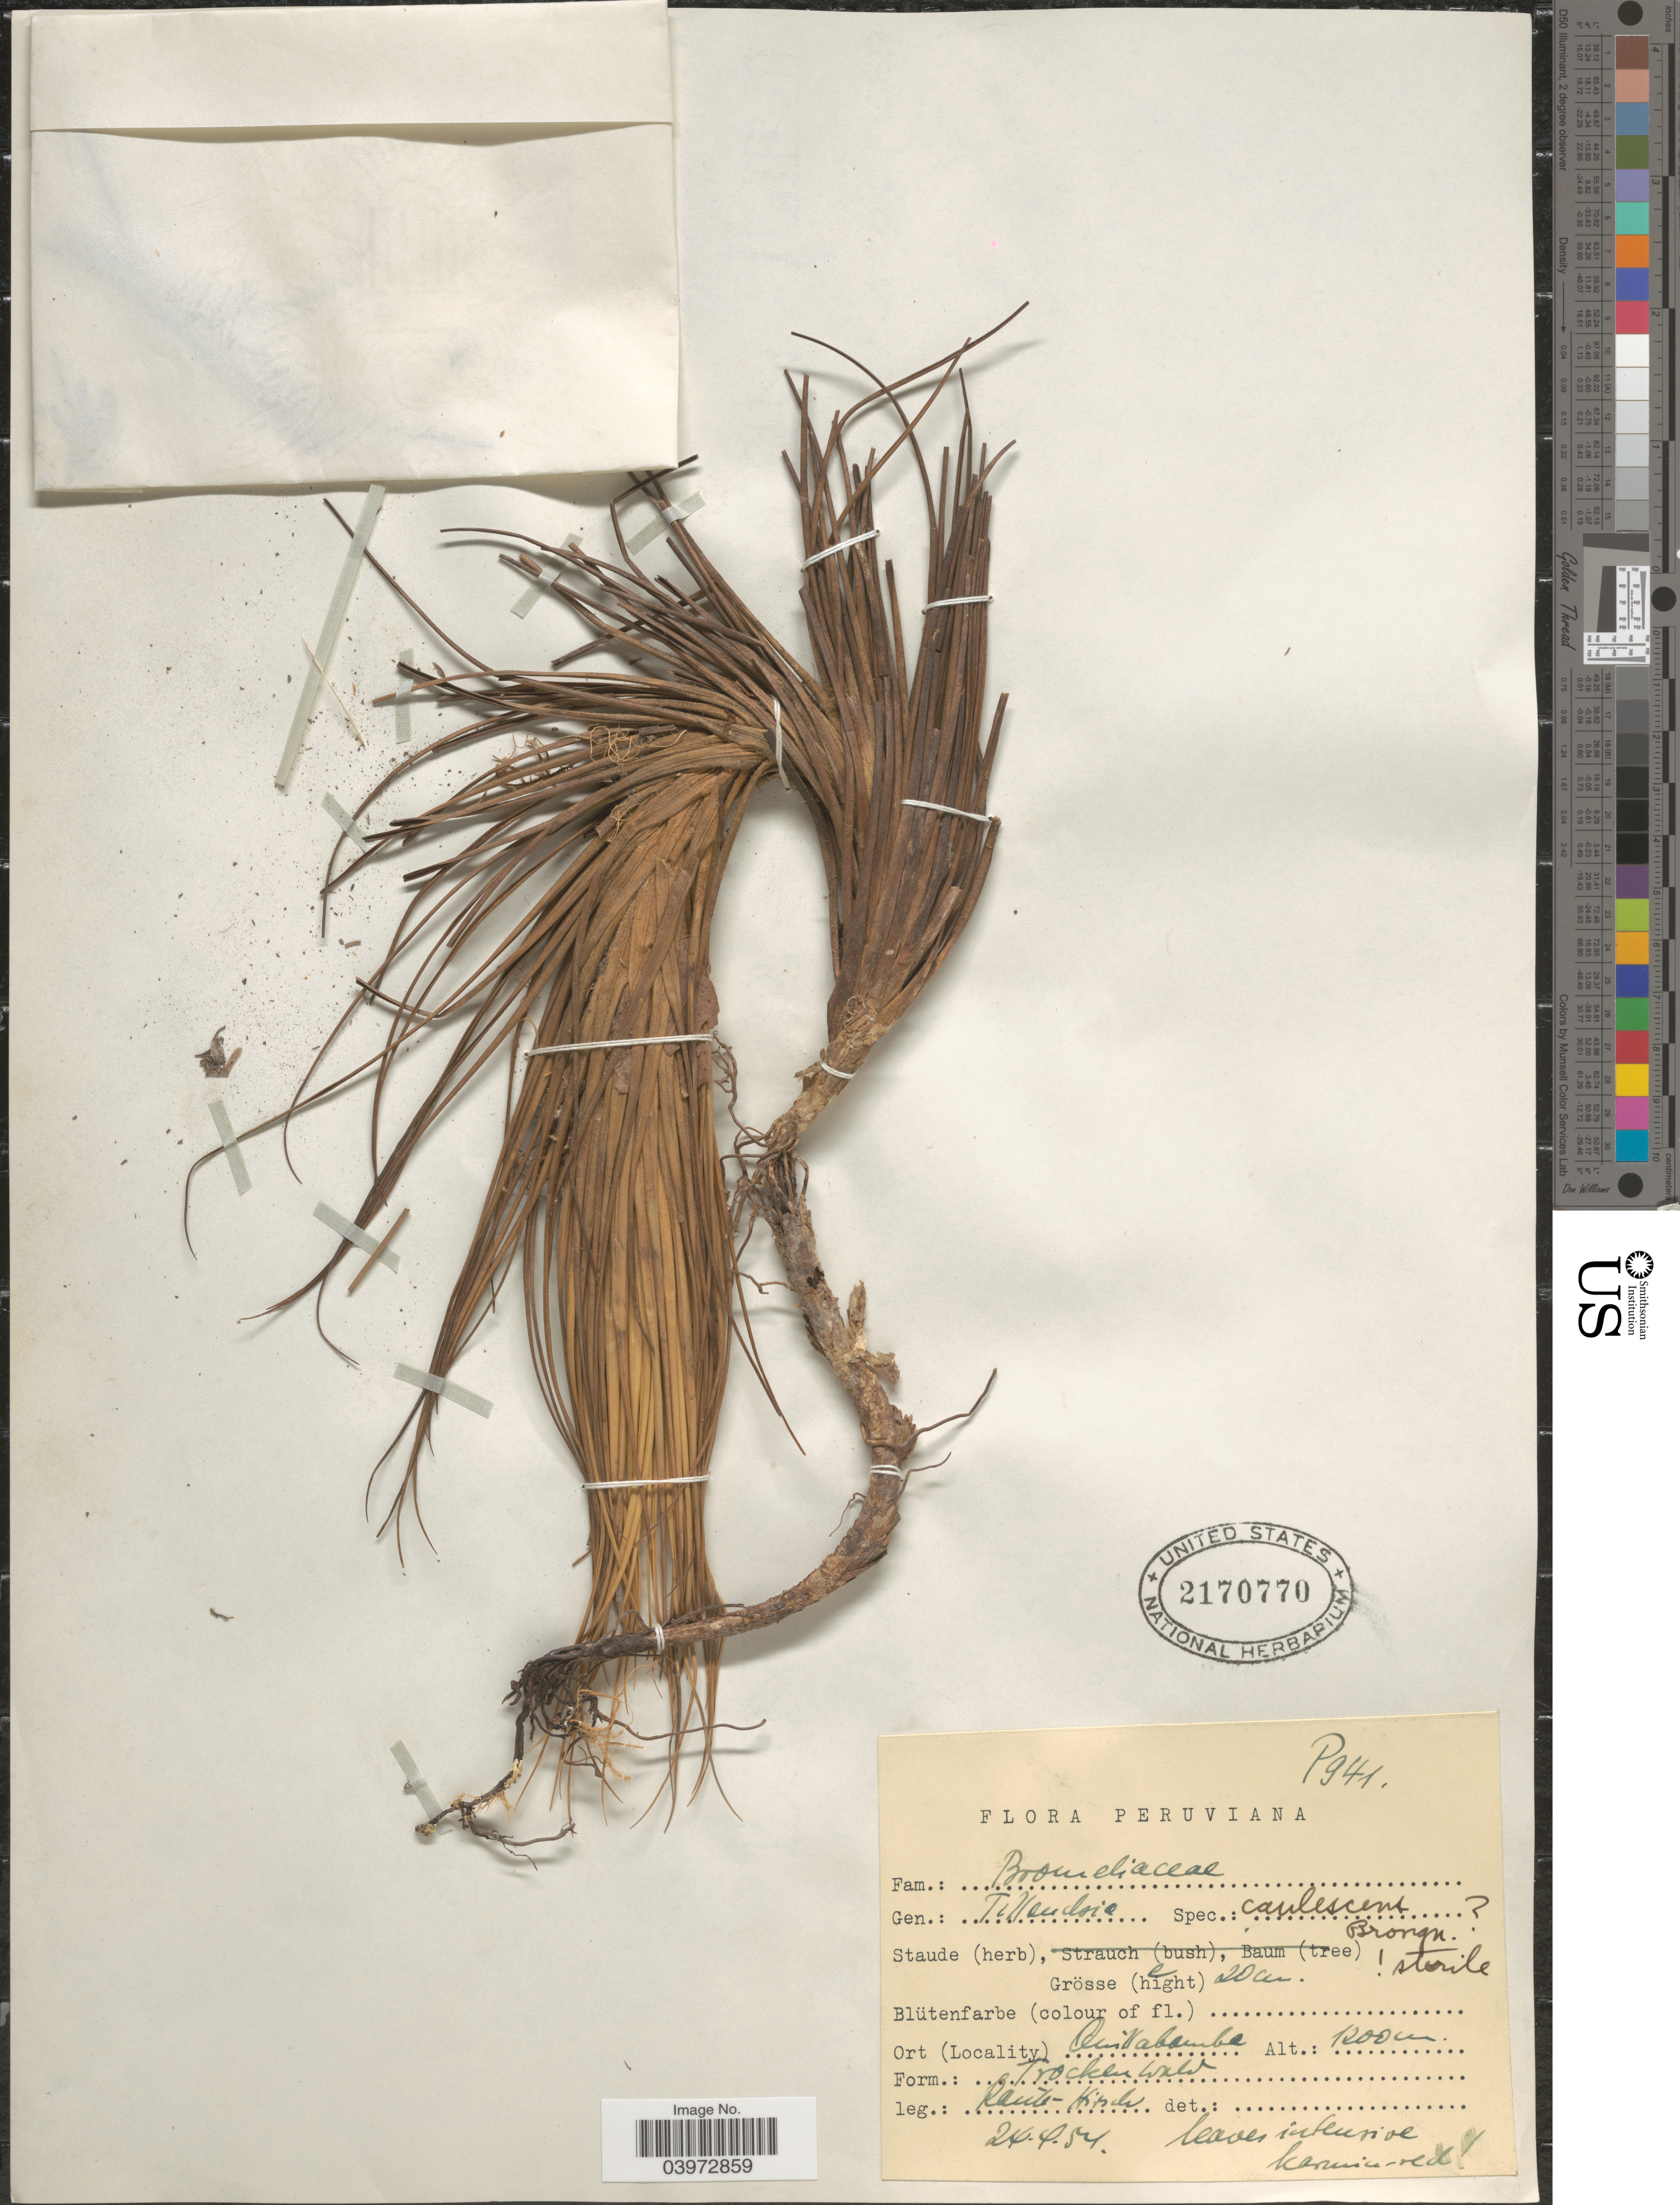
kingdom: Plantae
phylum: Tracheophyta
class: Liliopsida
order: Poales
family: Bromeliaceae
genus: Tillandsia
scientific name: Tillandsia caulescens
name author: Brongn. ex Baker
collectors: -. Rauh & Hirsch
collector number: P941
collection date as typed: Transcribed d/m/y: 24/4/54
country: Peru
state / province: Cusco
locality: Cuzco: Quillabamba.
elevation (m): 1200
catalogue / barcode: US 2170770